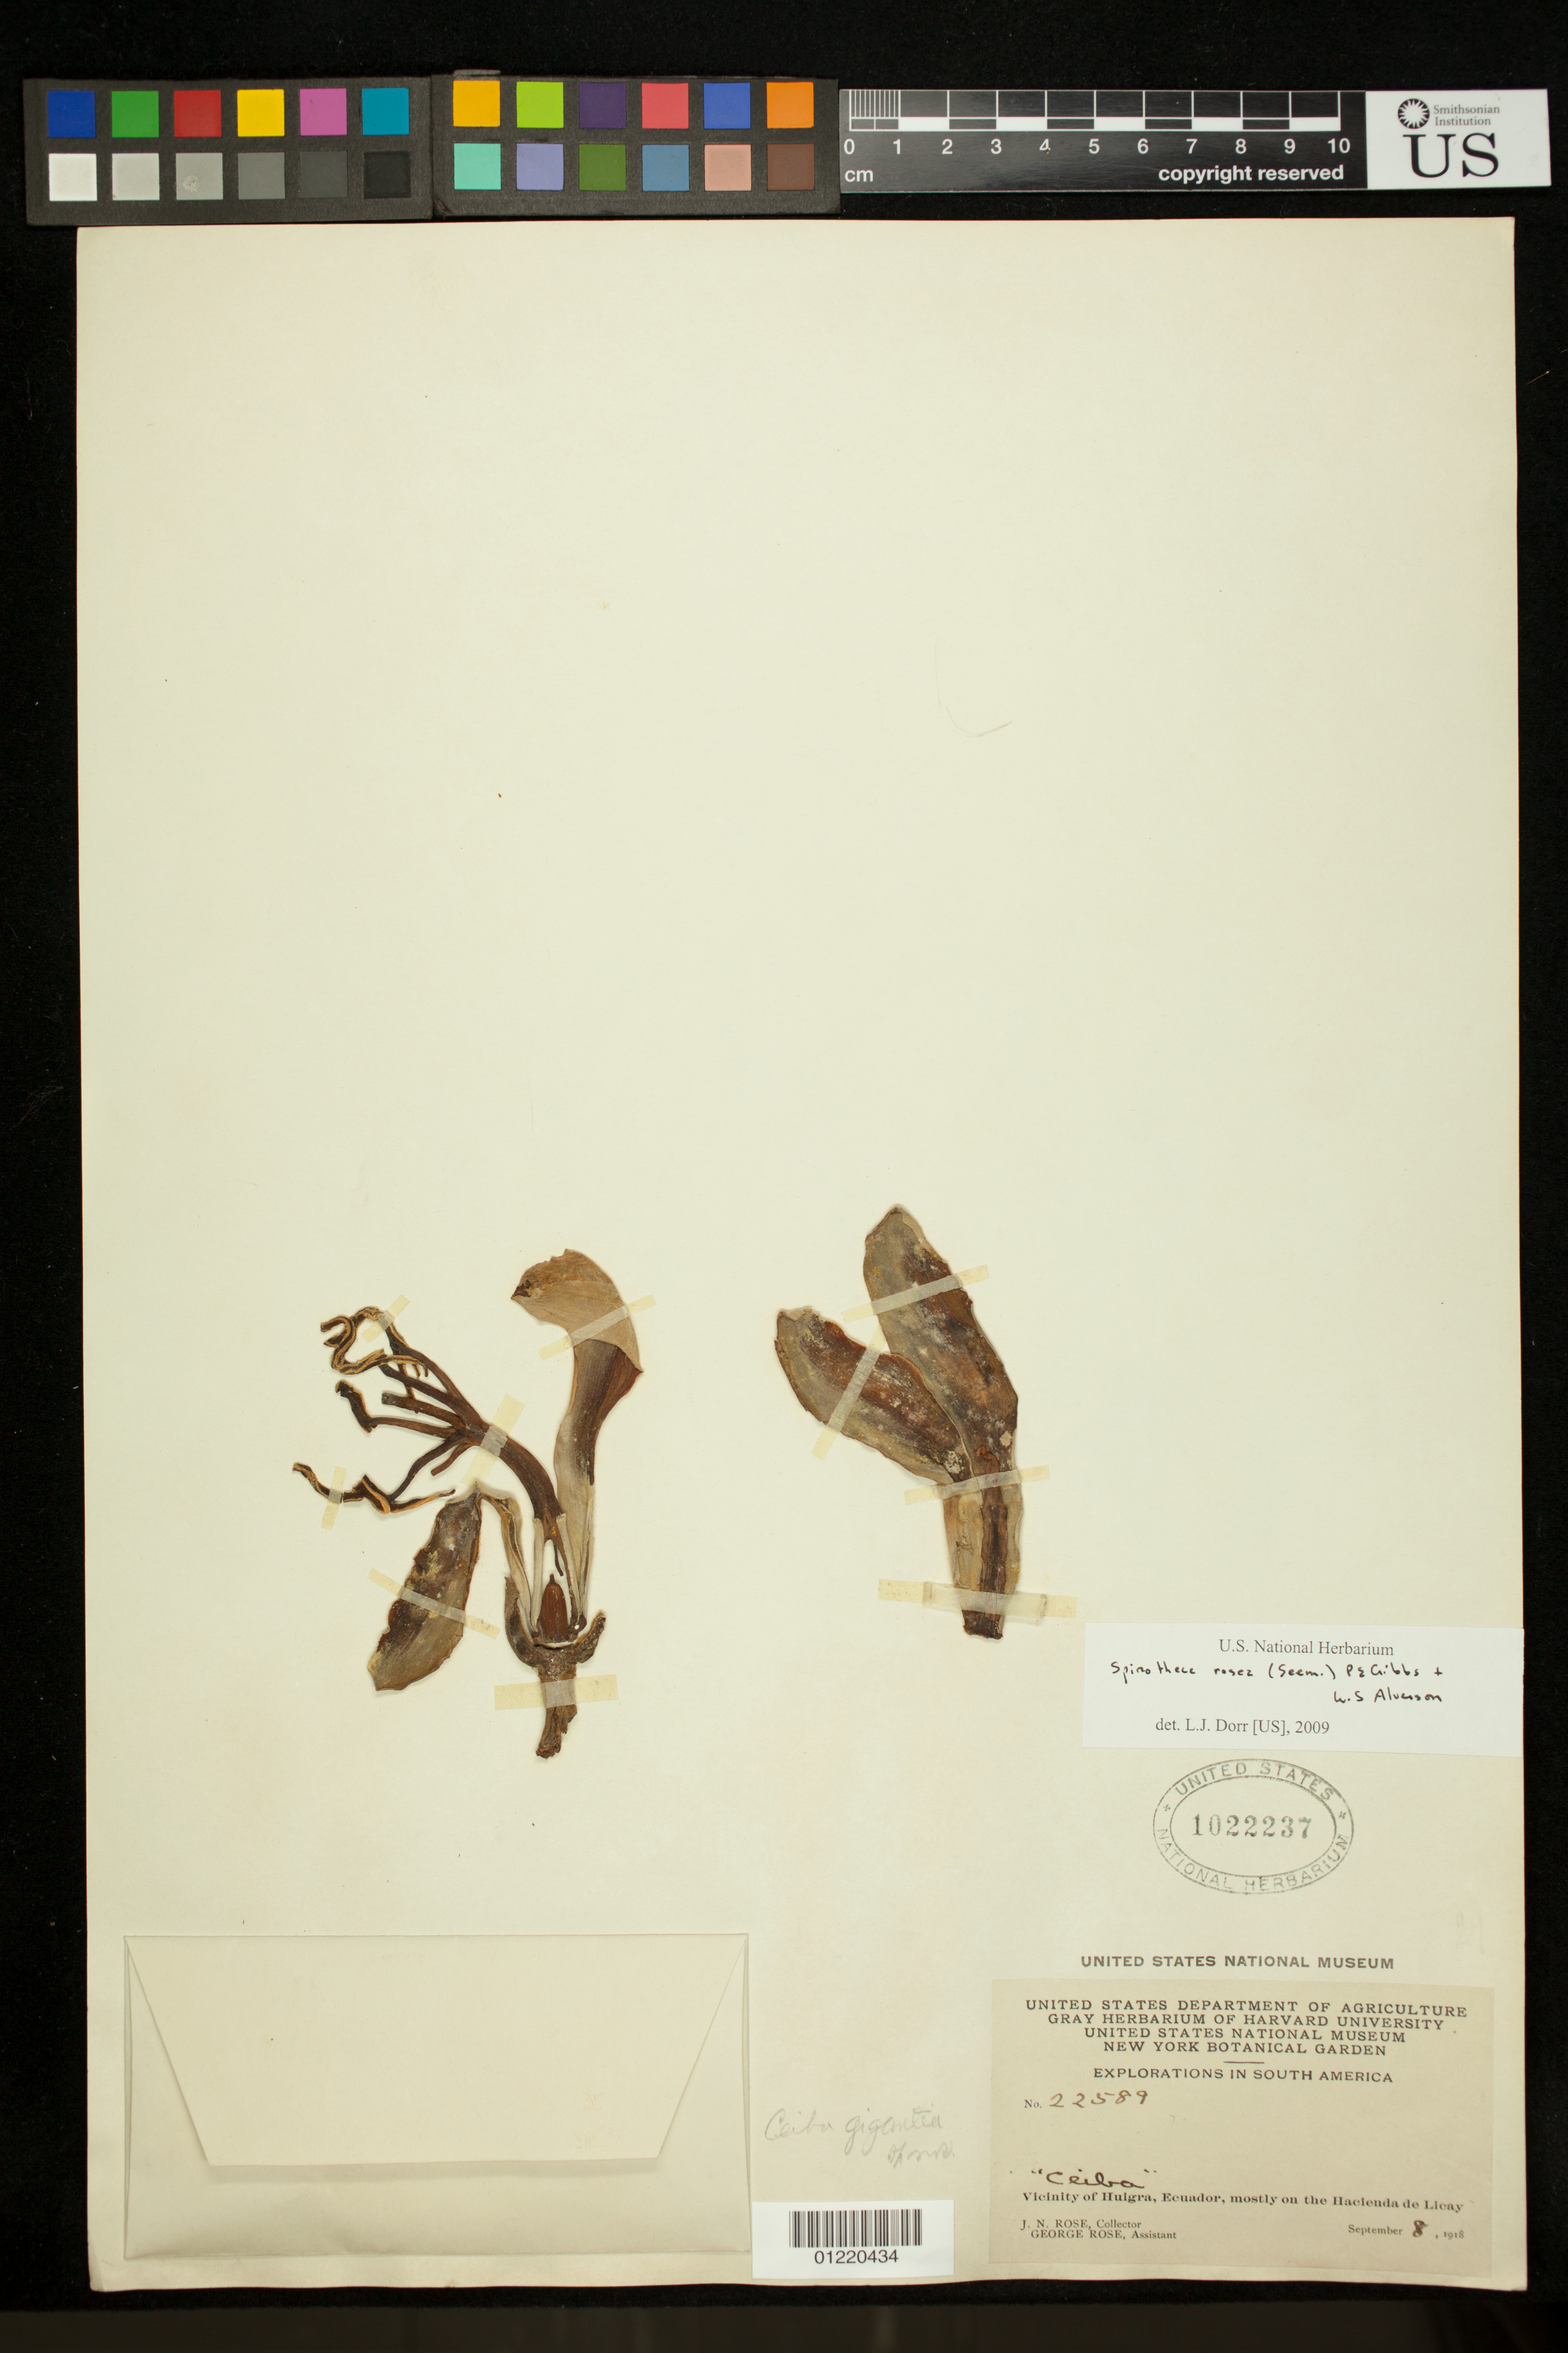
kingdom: Plantae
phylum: Tracheophyta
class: Magnoliopsida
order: Malvales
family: Malvaceae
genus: Spirotheca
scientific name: Spirotheca rosea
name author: (Cuatrec.) Gibbs & W.S. Alverson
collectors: J. N. Rose & G. Rose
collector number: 22589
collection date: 1918-09-08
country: Ecuador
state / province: Chimborazo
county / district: Huigra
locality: Vicinity of Huigra, mostly on the Hacienda de Licay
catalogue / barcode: US 1022237